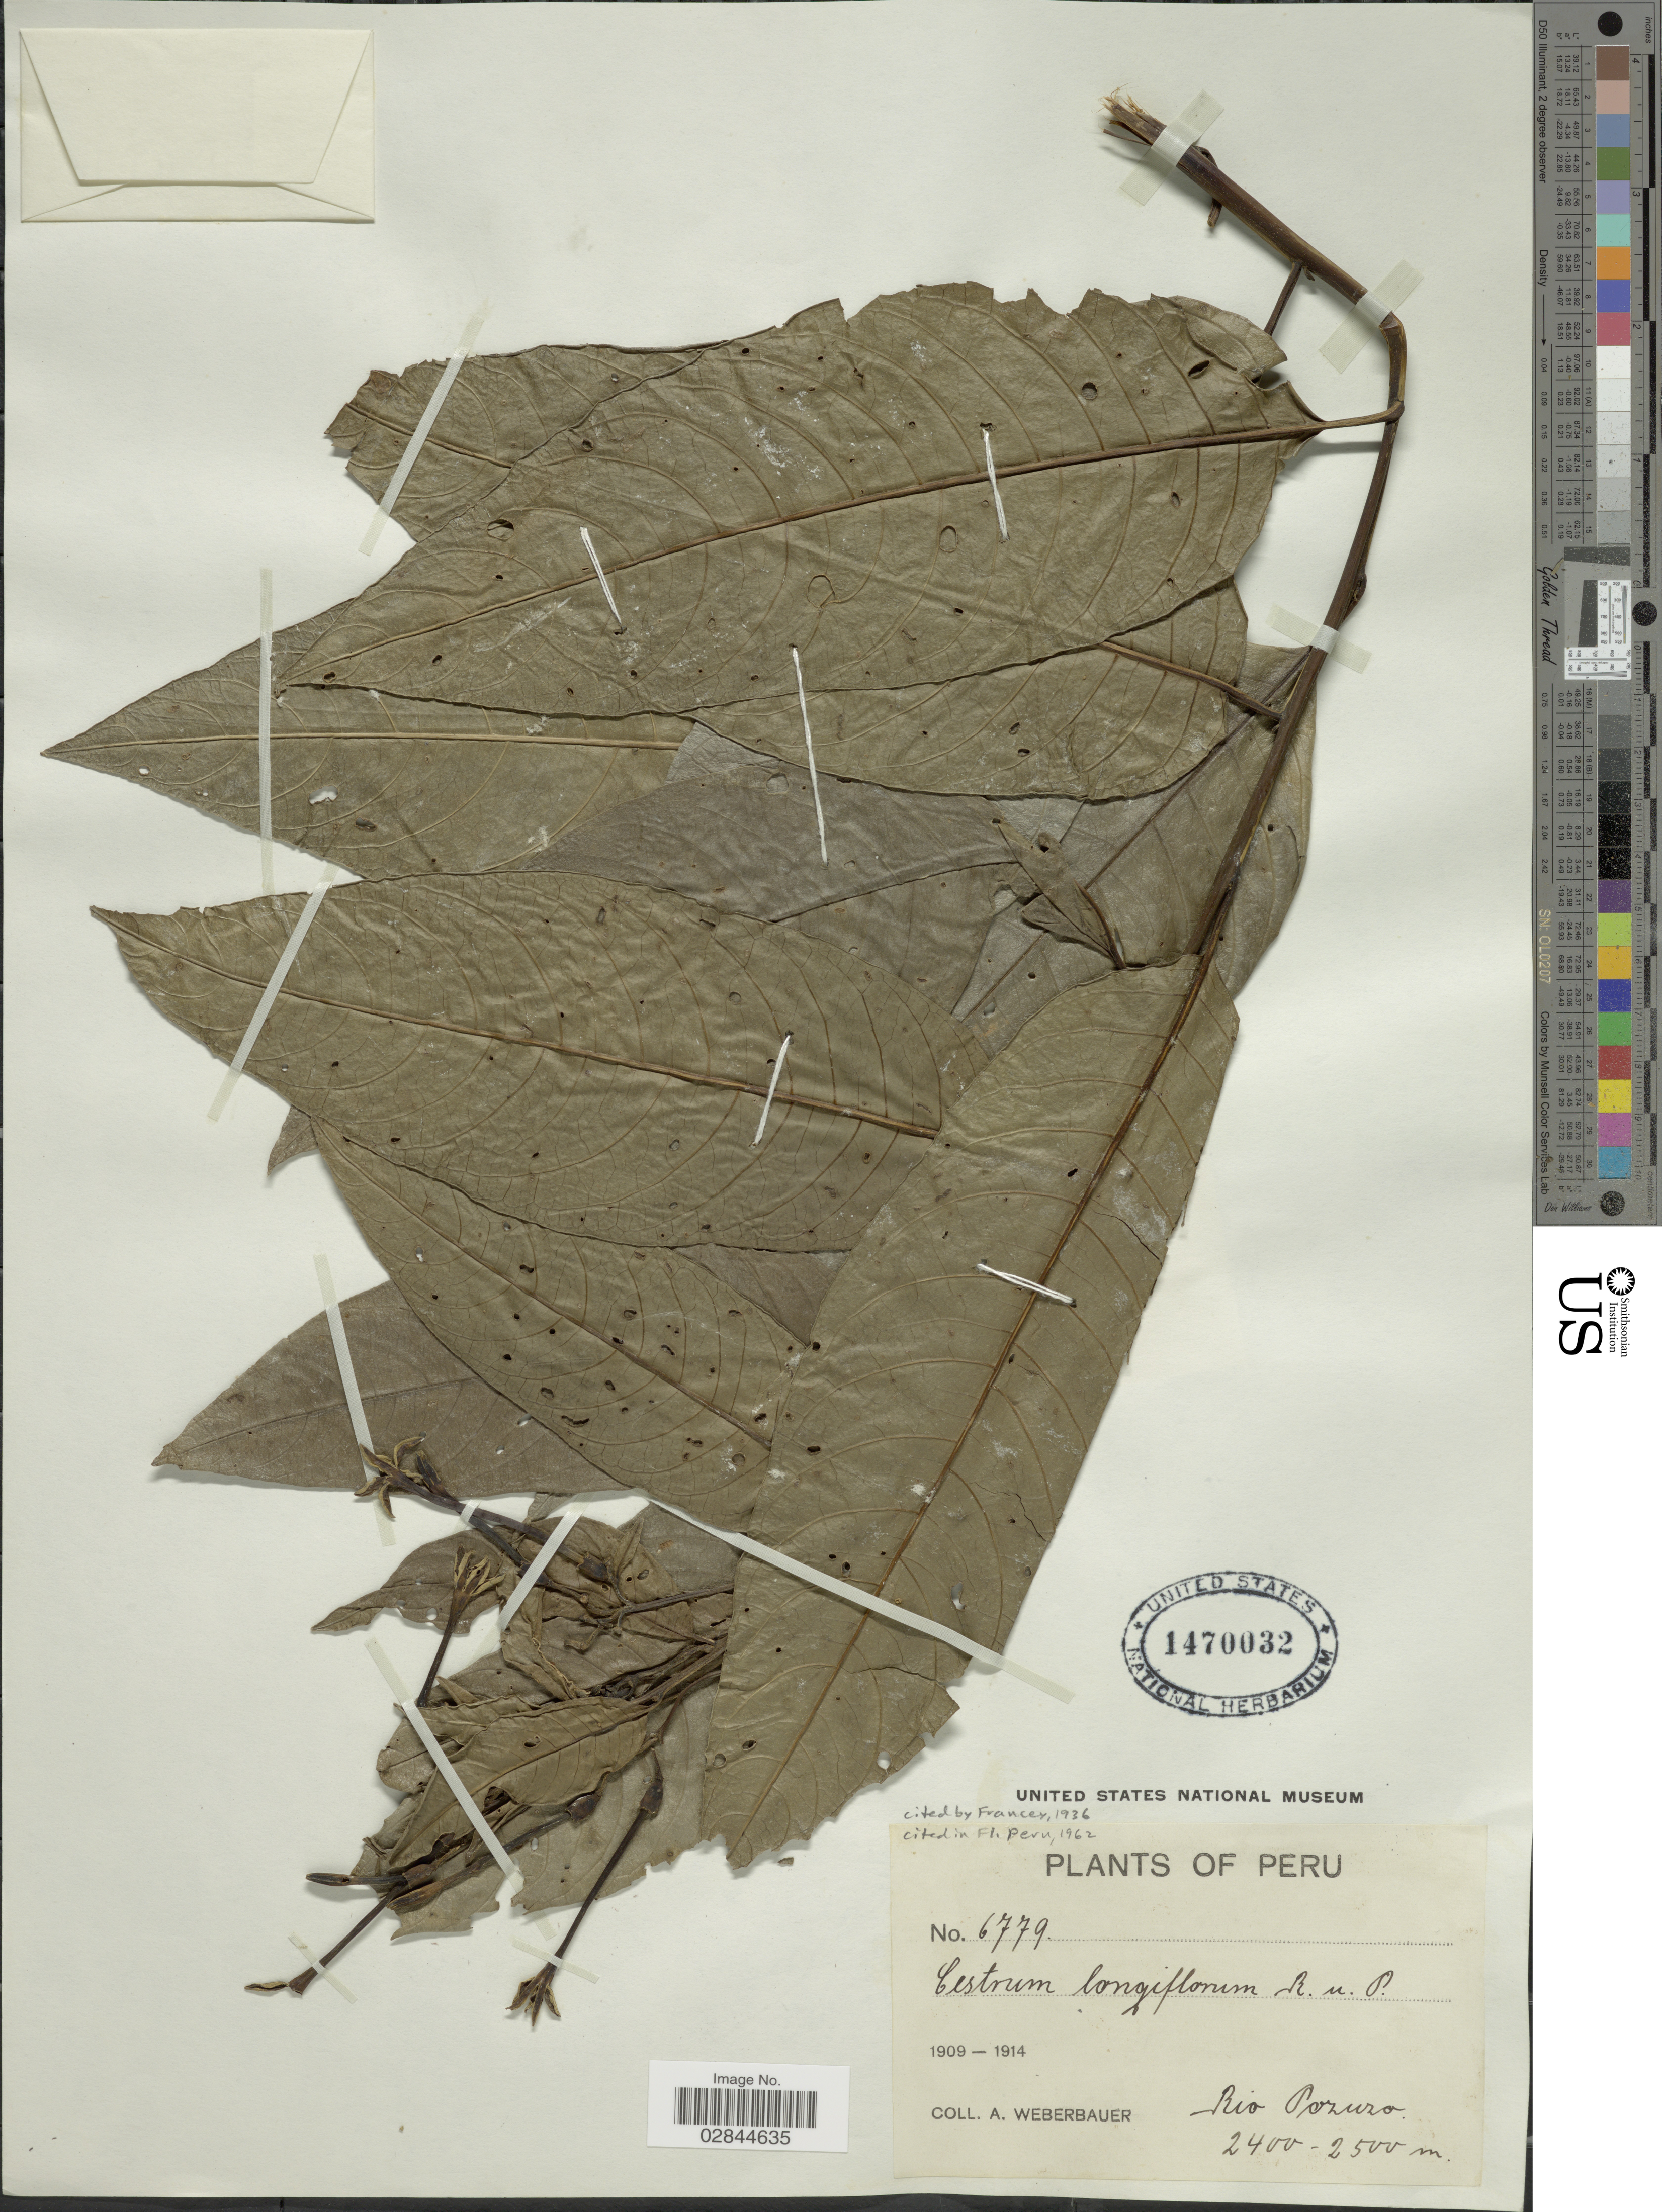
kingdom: Plantae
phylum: Tracheophyta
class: Magnoliopsida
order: Solanales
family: Solanaceae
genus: Cestrum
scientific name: Cestrum longiflorum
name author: Ruiz & Pav.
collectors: A. Weberbauer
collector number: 6779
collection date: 1909/1914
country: Peru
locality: Rio Pozuzo.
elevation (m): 2400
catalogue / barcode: US 1470032